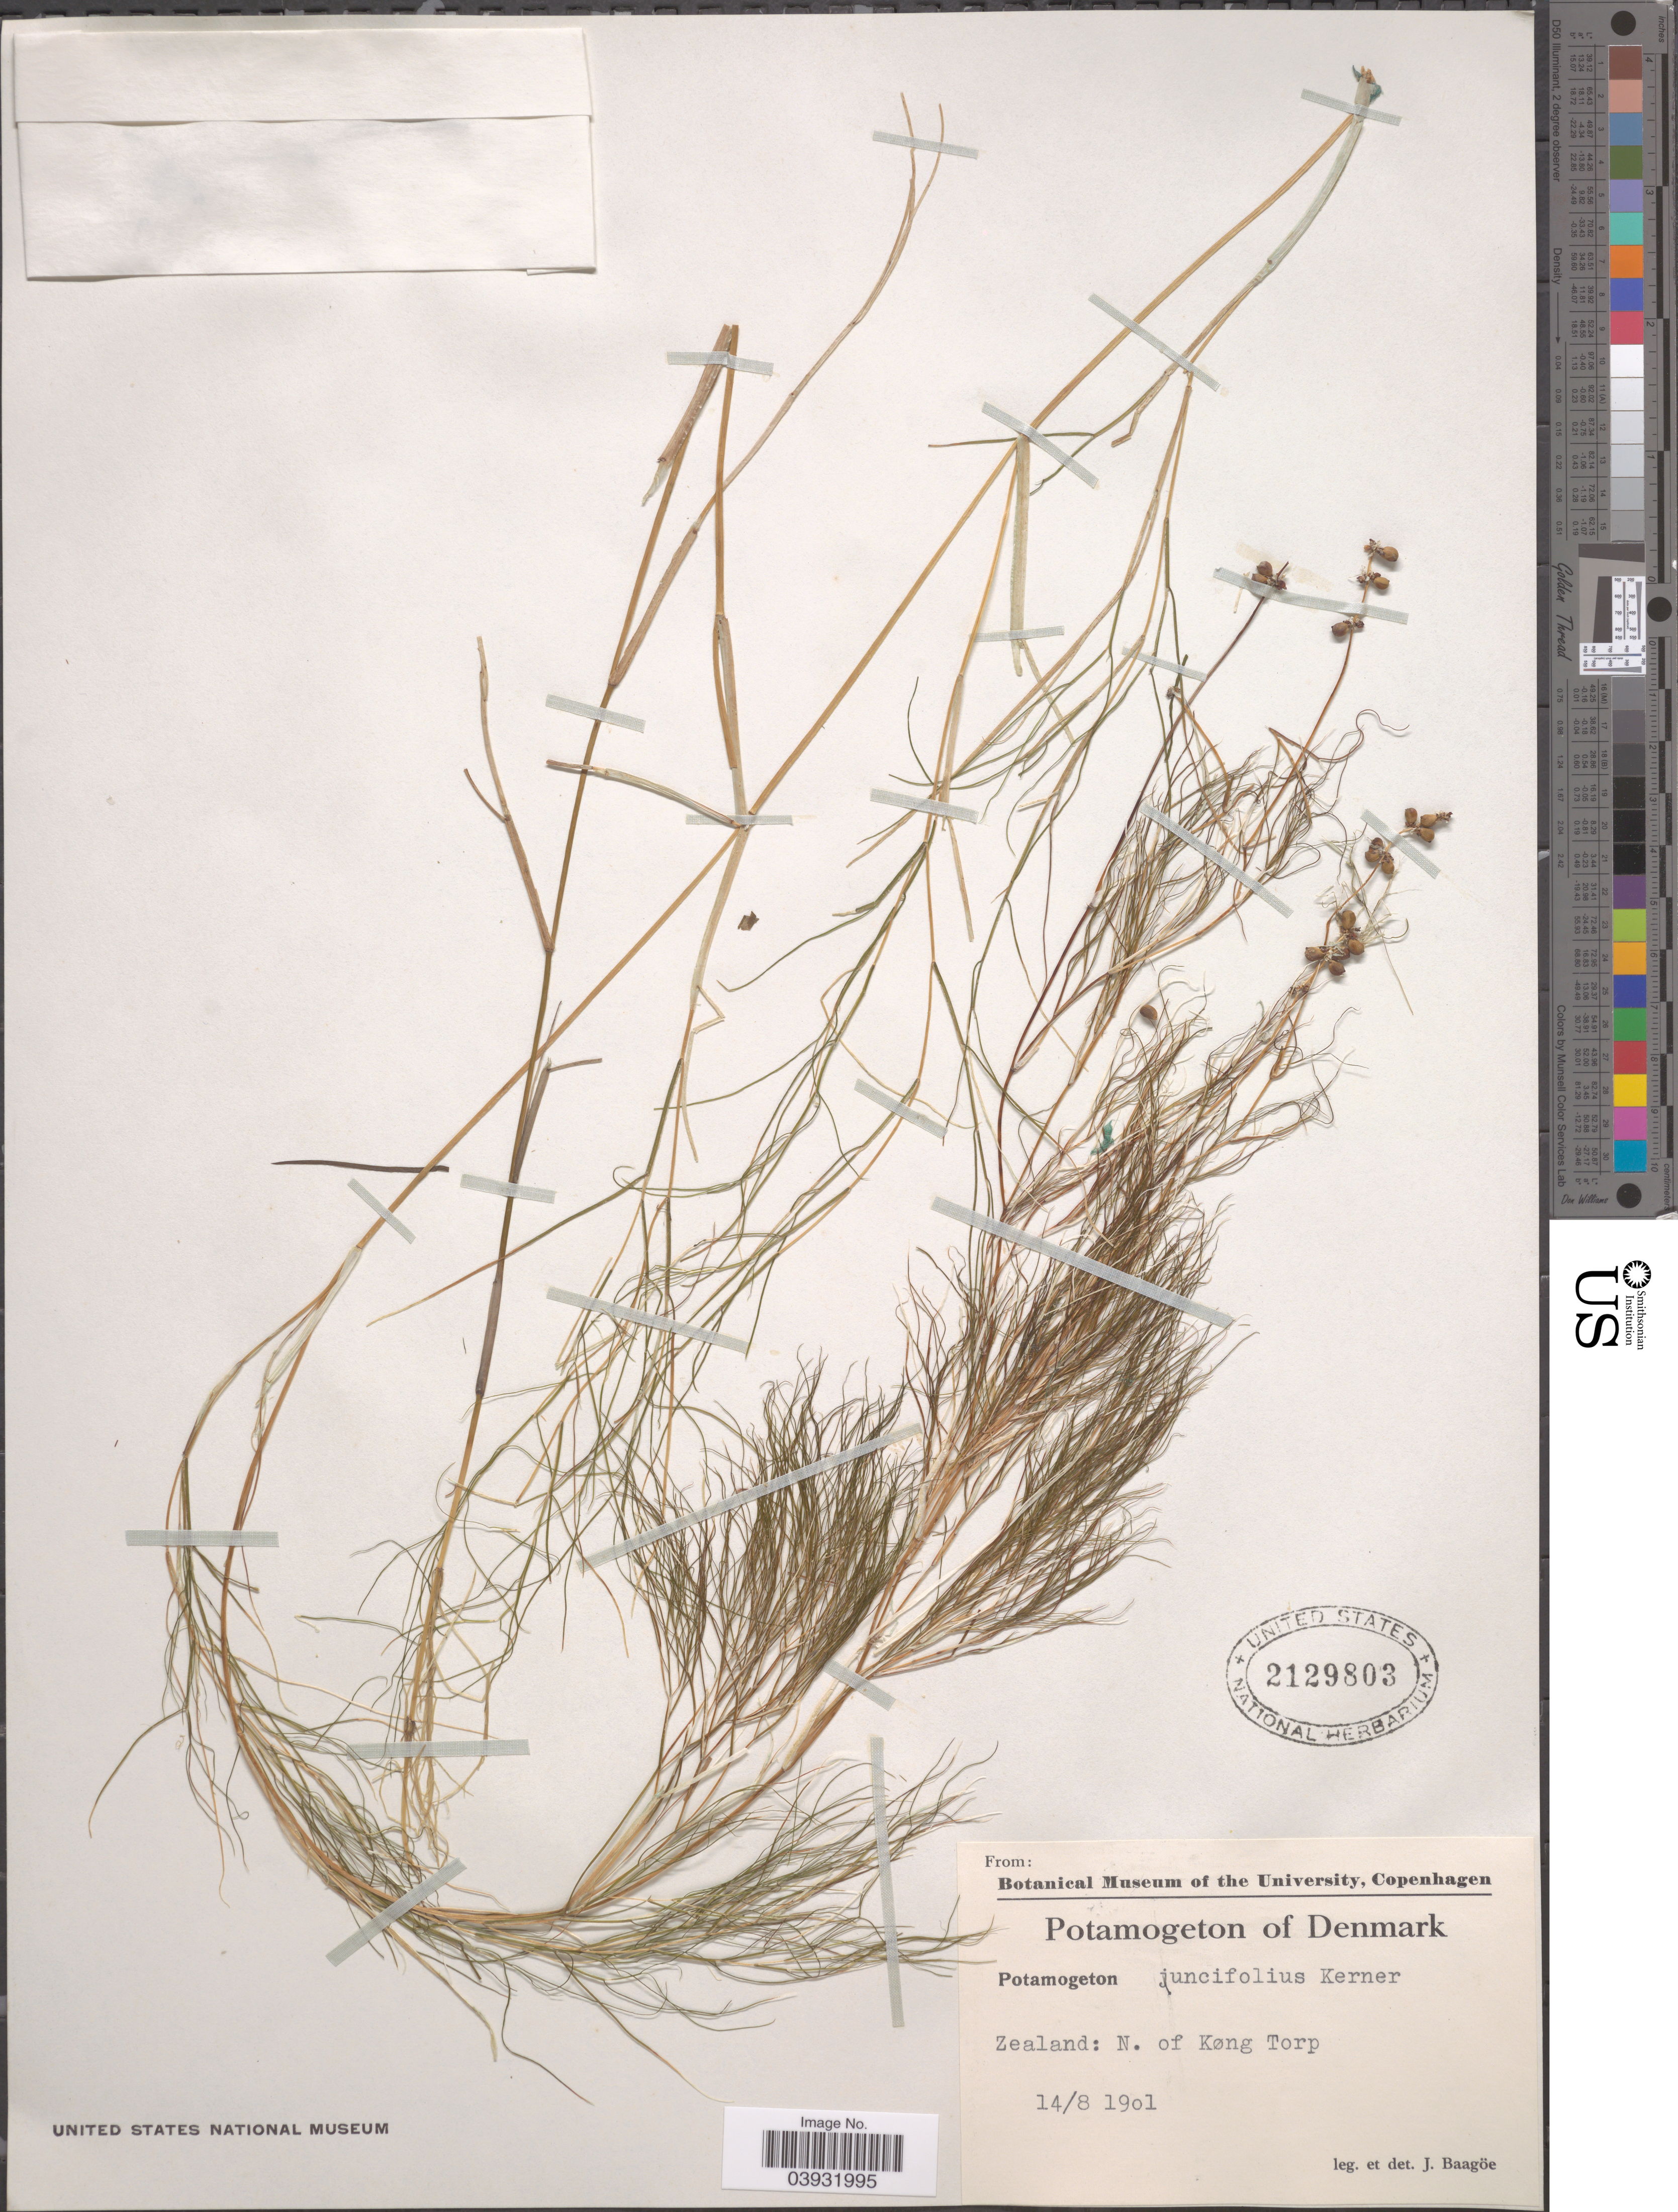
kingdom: Plantae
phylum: Tracheophyta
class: Liliopsida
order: Alismatales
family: Potamogetonaceae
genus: Potamogeton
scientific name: Potamogeton juncifolius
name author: A. Kern.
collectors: J. Baagoe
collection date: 1901-08-14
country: New Zealand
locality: Zealand: N. of Køng Torp.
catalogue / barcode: US 2129803